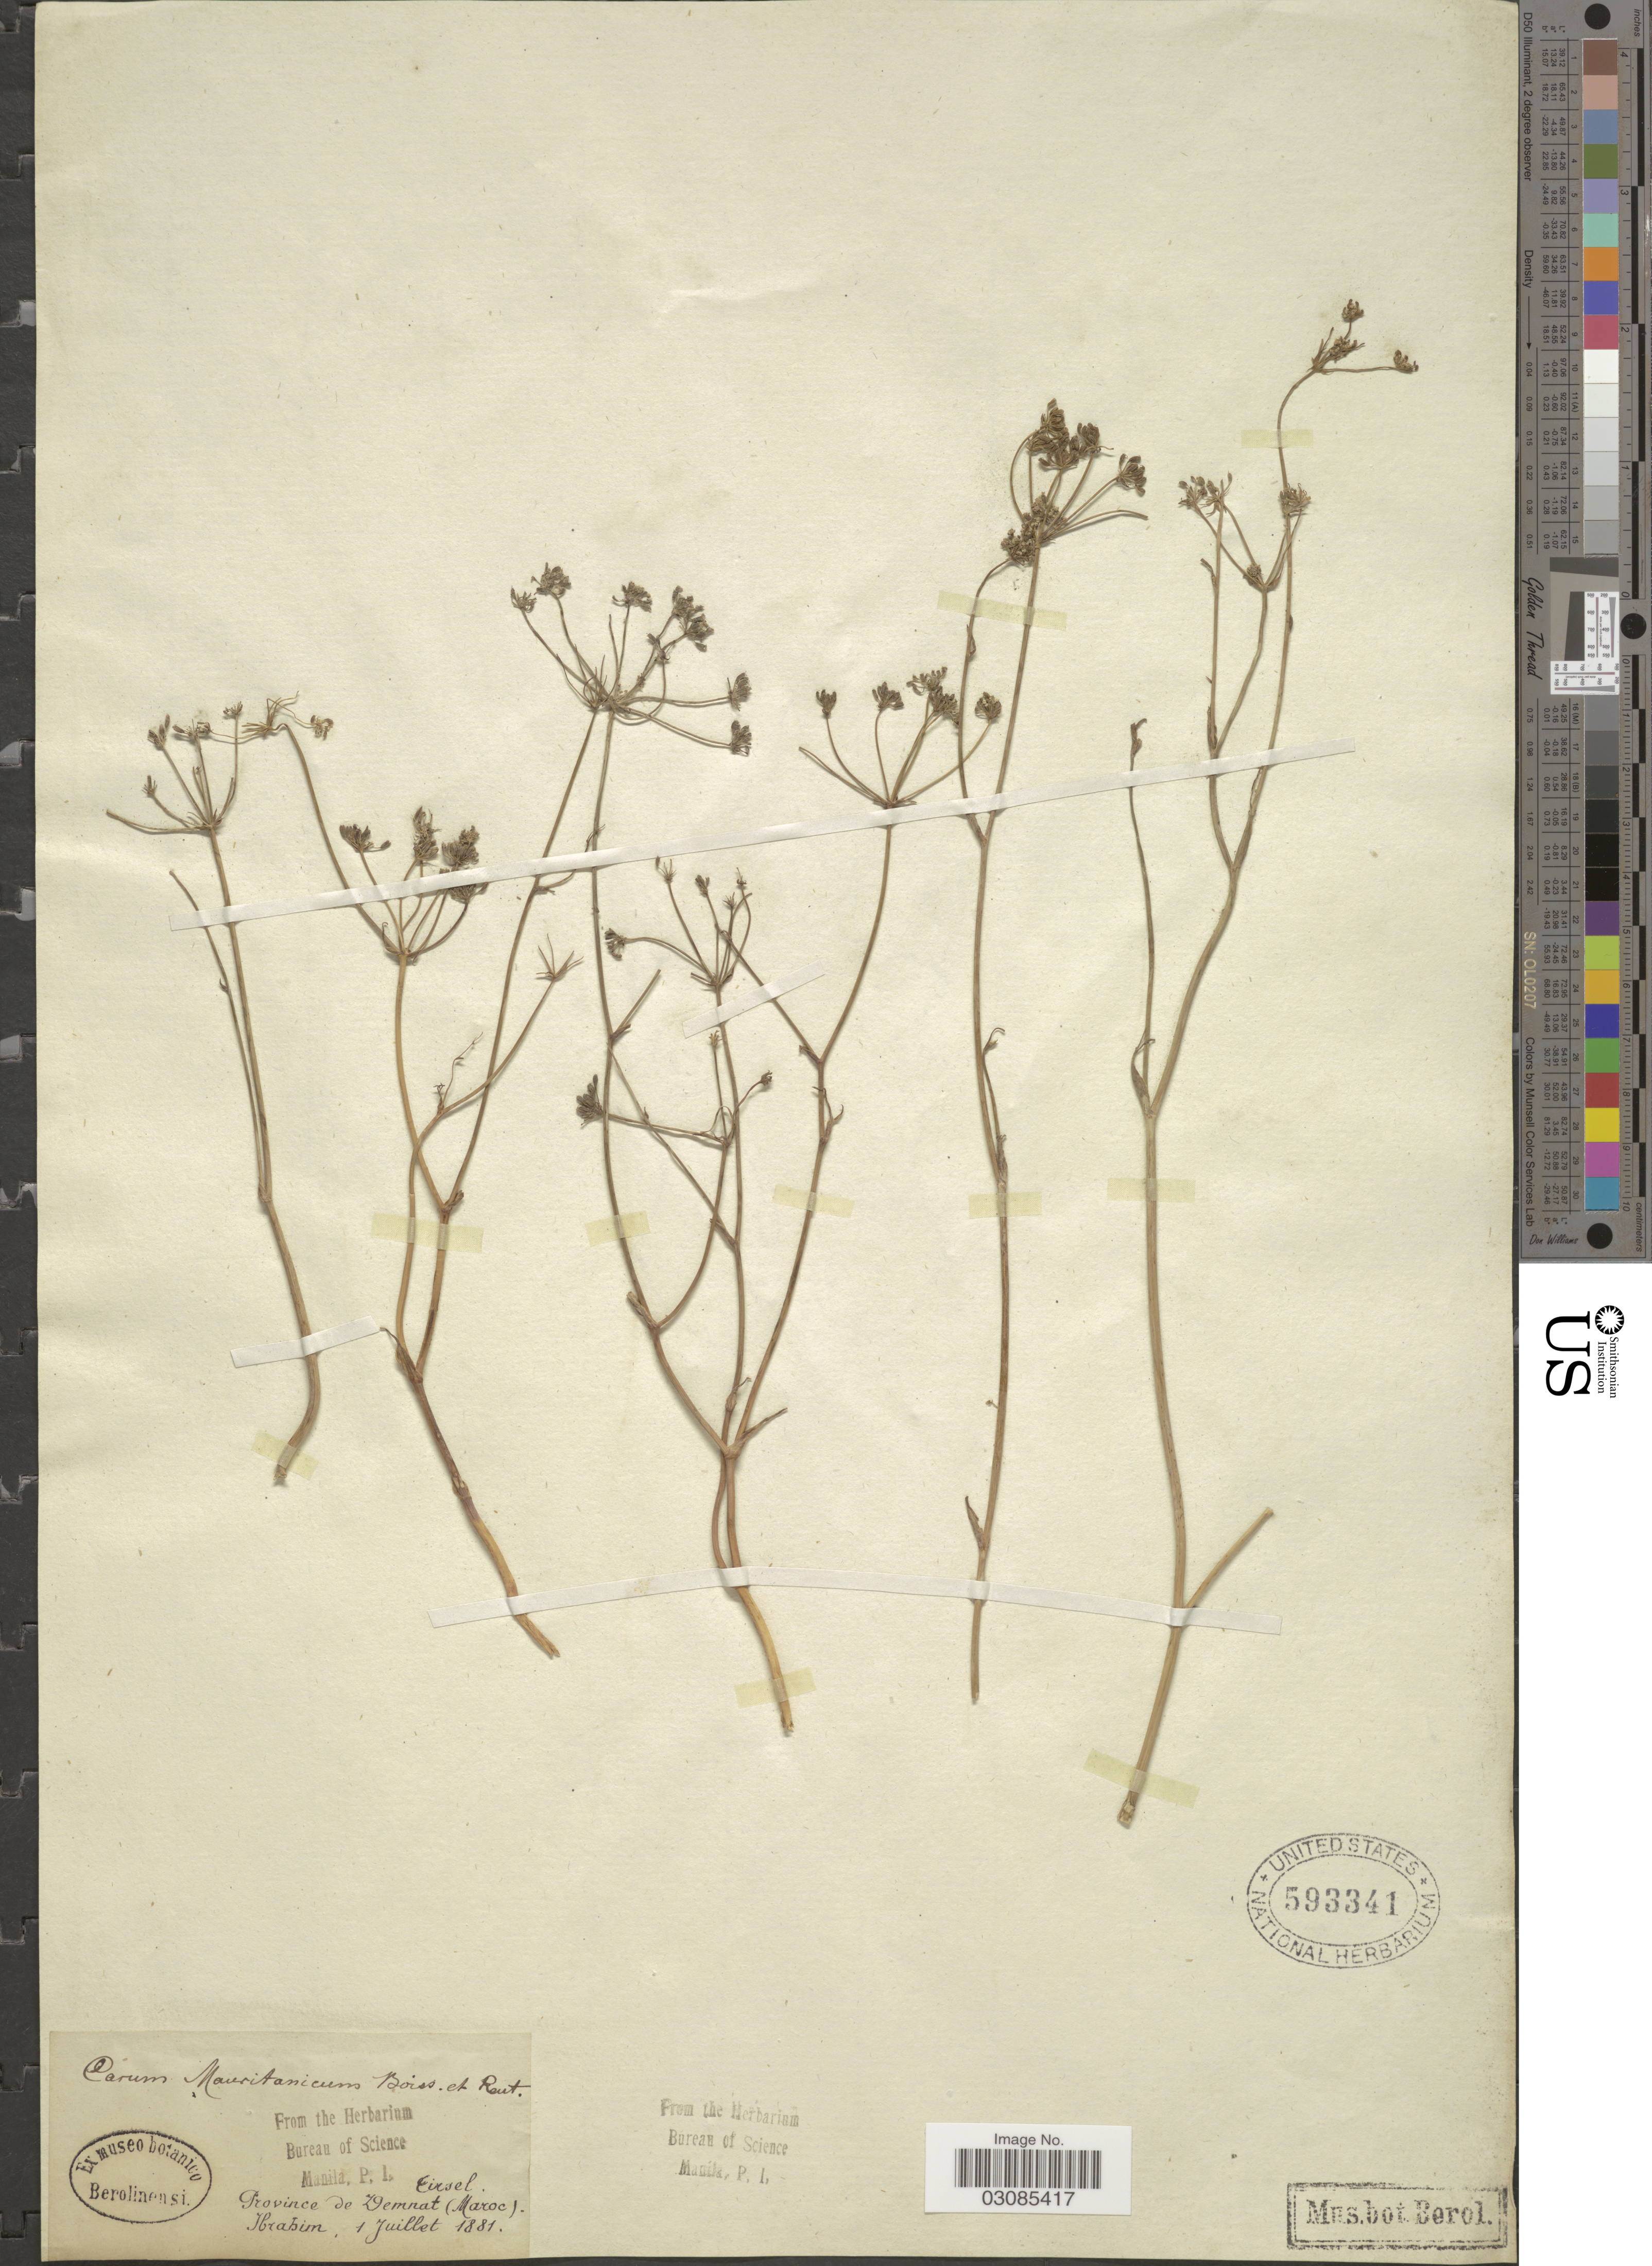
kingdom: Plantae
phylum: Tracheophyta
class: Magnoliopsida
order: Apiales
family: Apiaceae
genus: Bunium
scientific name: Bunium fontanesii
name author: (Pers.) Maire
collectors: -. Ibrahim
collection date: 1881-07-01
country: Morocco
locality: Tirsel. Province de Demnat (Maroc).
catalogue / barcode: US 593341